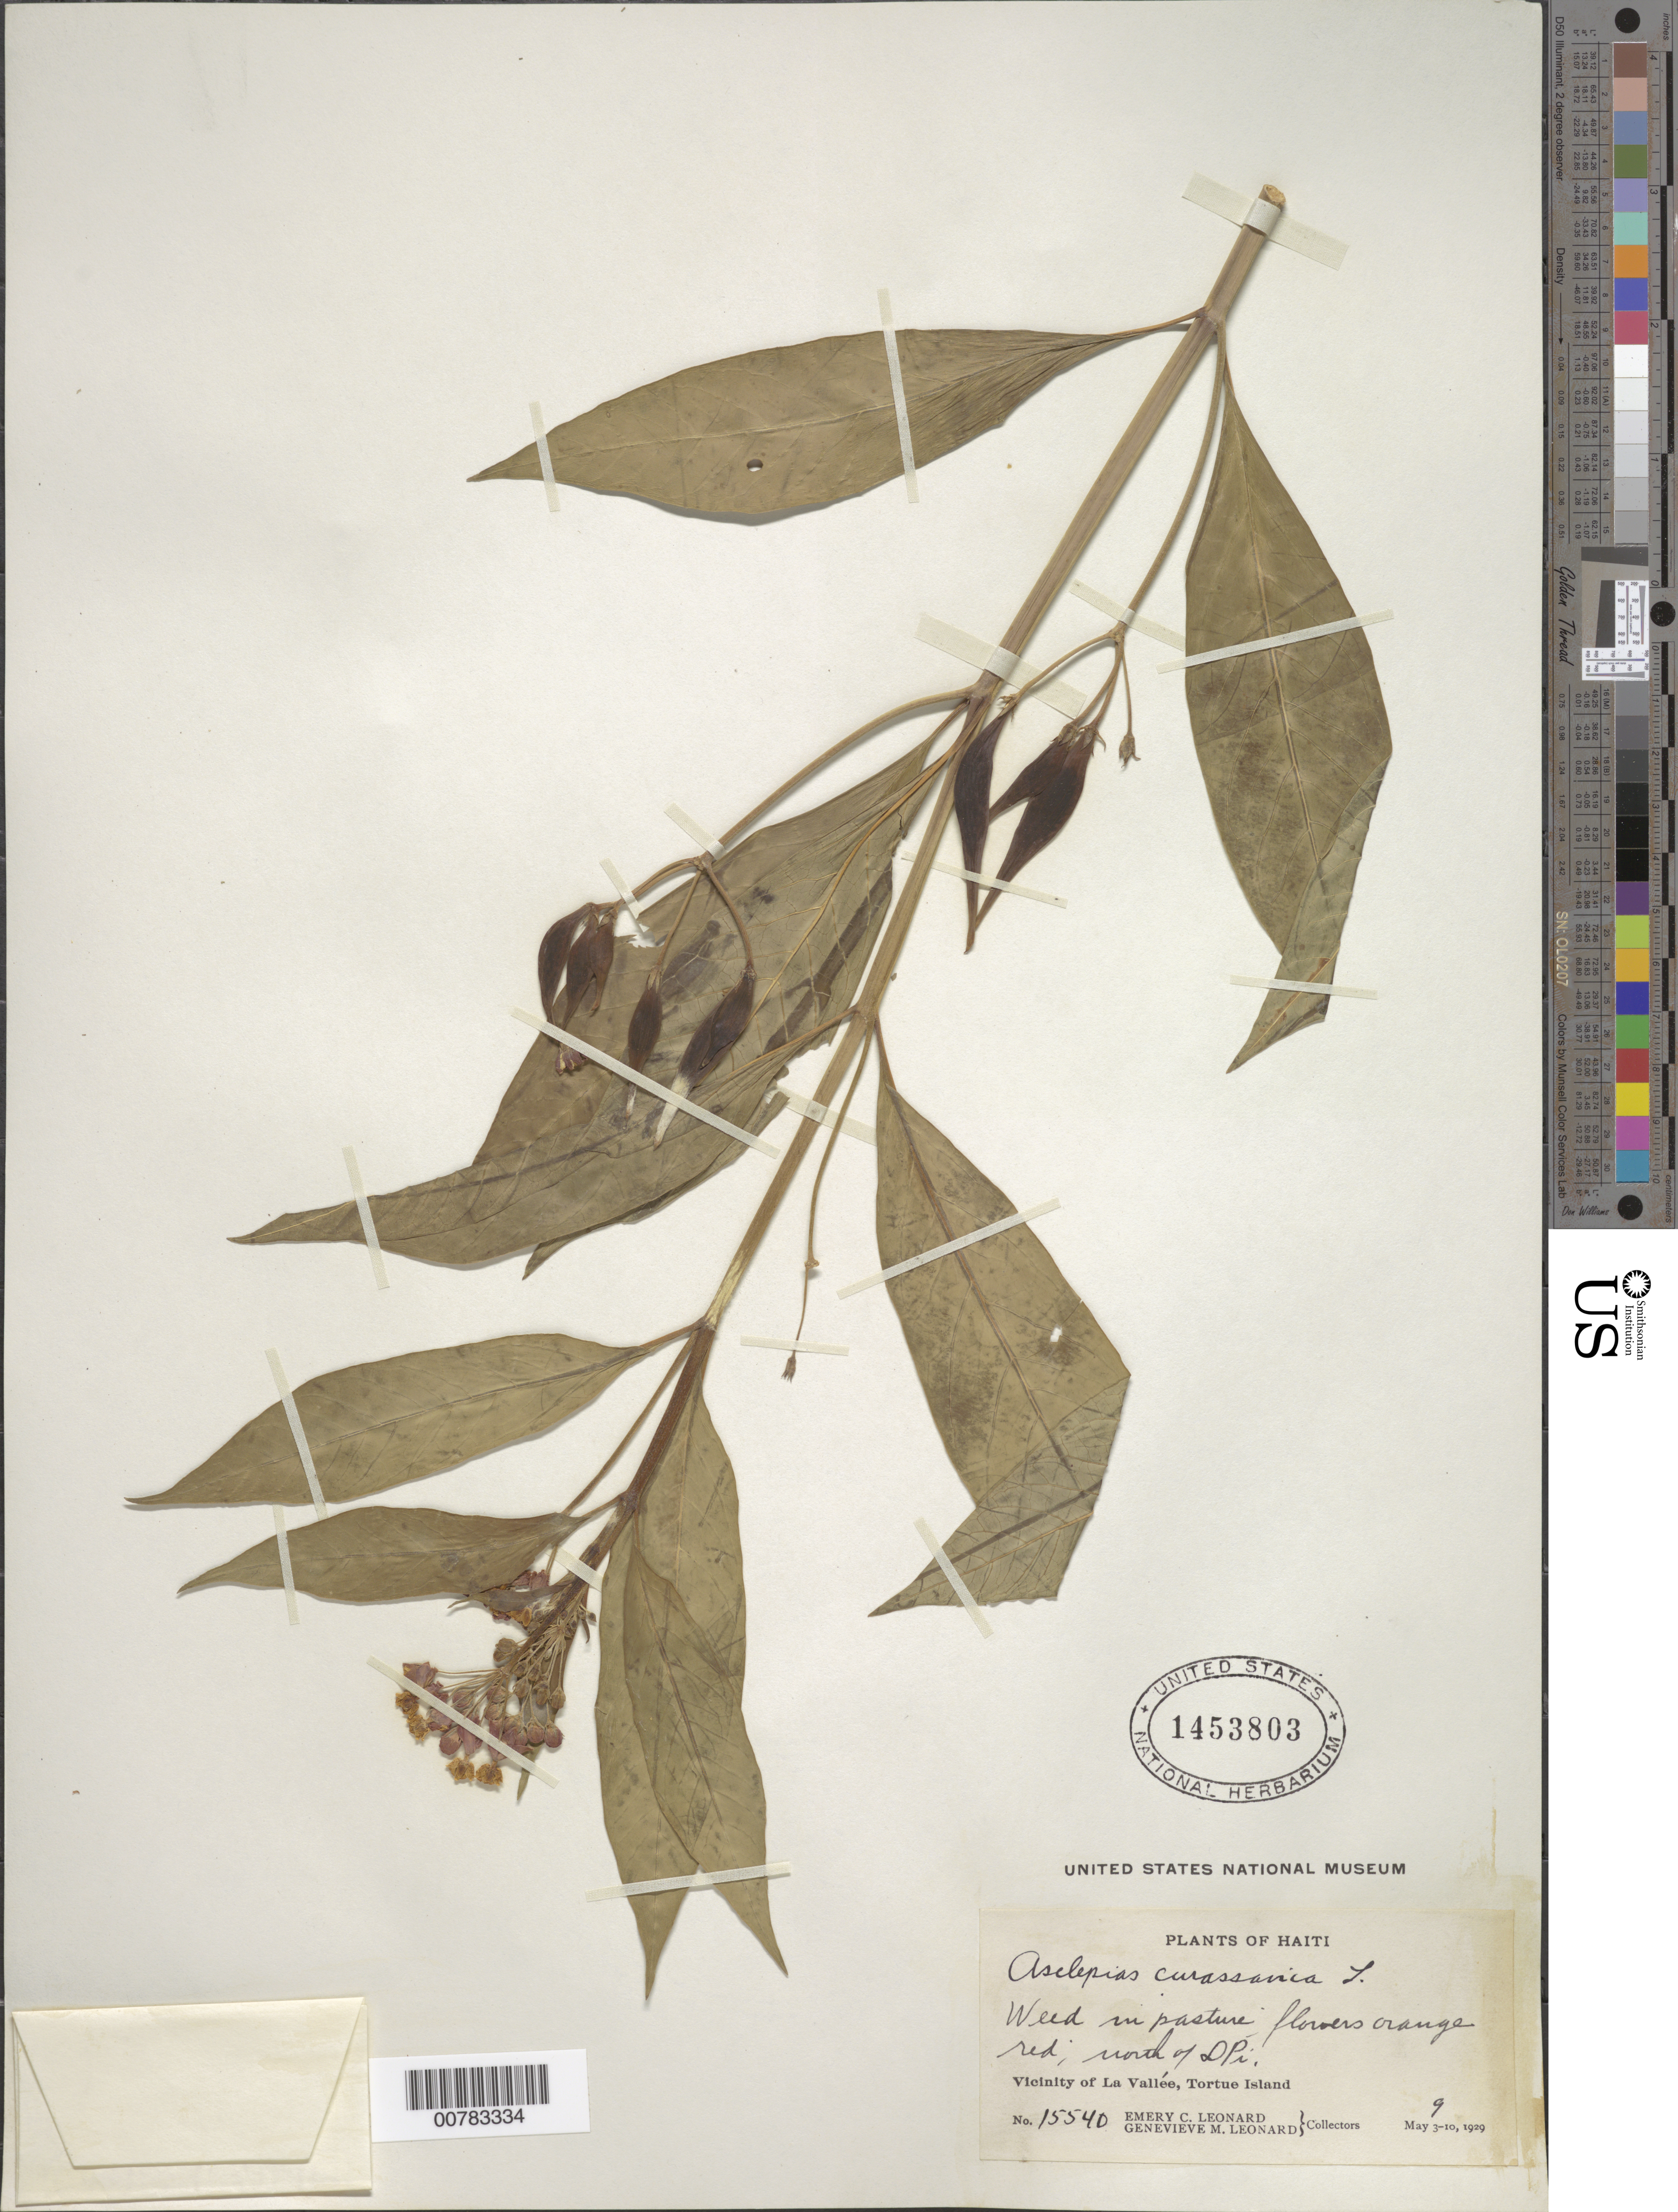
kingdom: Plantae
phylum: Tracheophyta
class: Magnoliopsida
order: Gentianales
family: Apocynaceae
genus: Asclepias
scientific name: Asclepias curassavica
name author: L.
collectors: E. C. Leonard & G. M. Leonard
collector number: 15540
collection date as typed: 09 May 1929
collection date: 1929-05-09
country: Haiti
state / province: Nord-Óuest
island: Île de la Tortue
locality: Tortue Island, vicinity of La Vallée, north of D Pi.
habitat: In Pasture.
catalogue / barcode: US 1453803